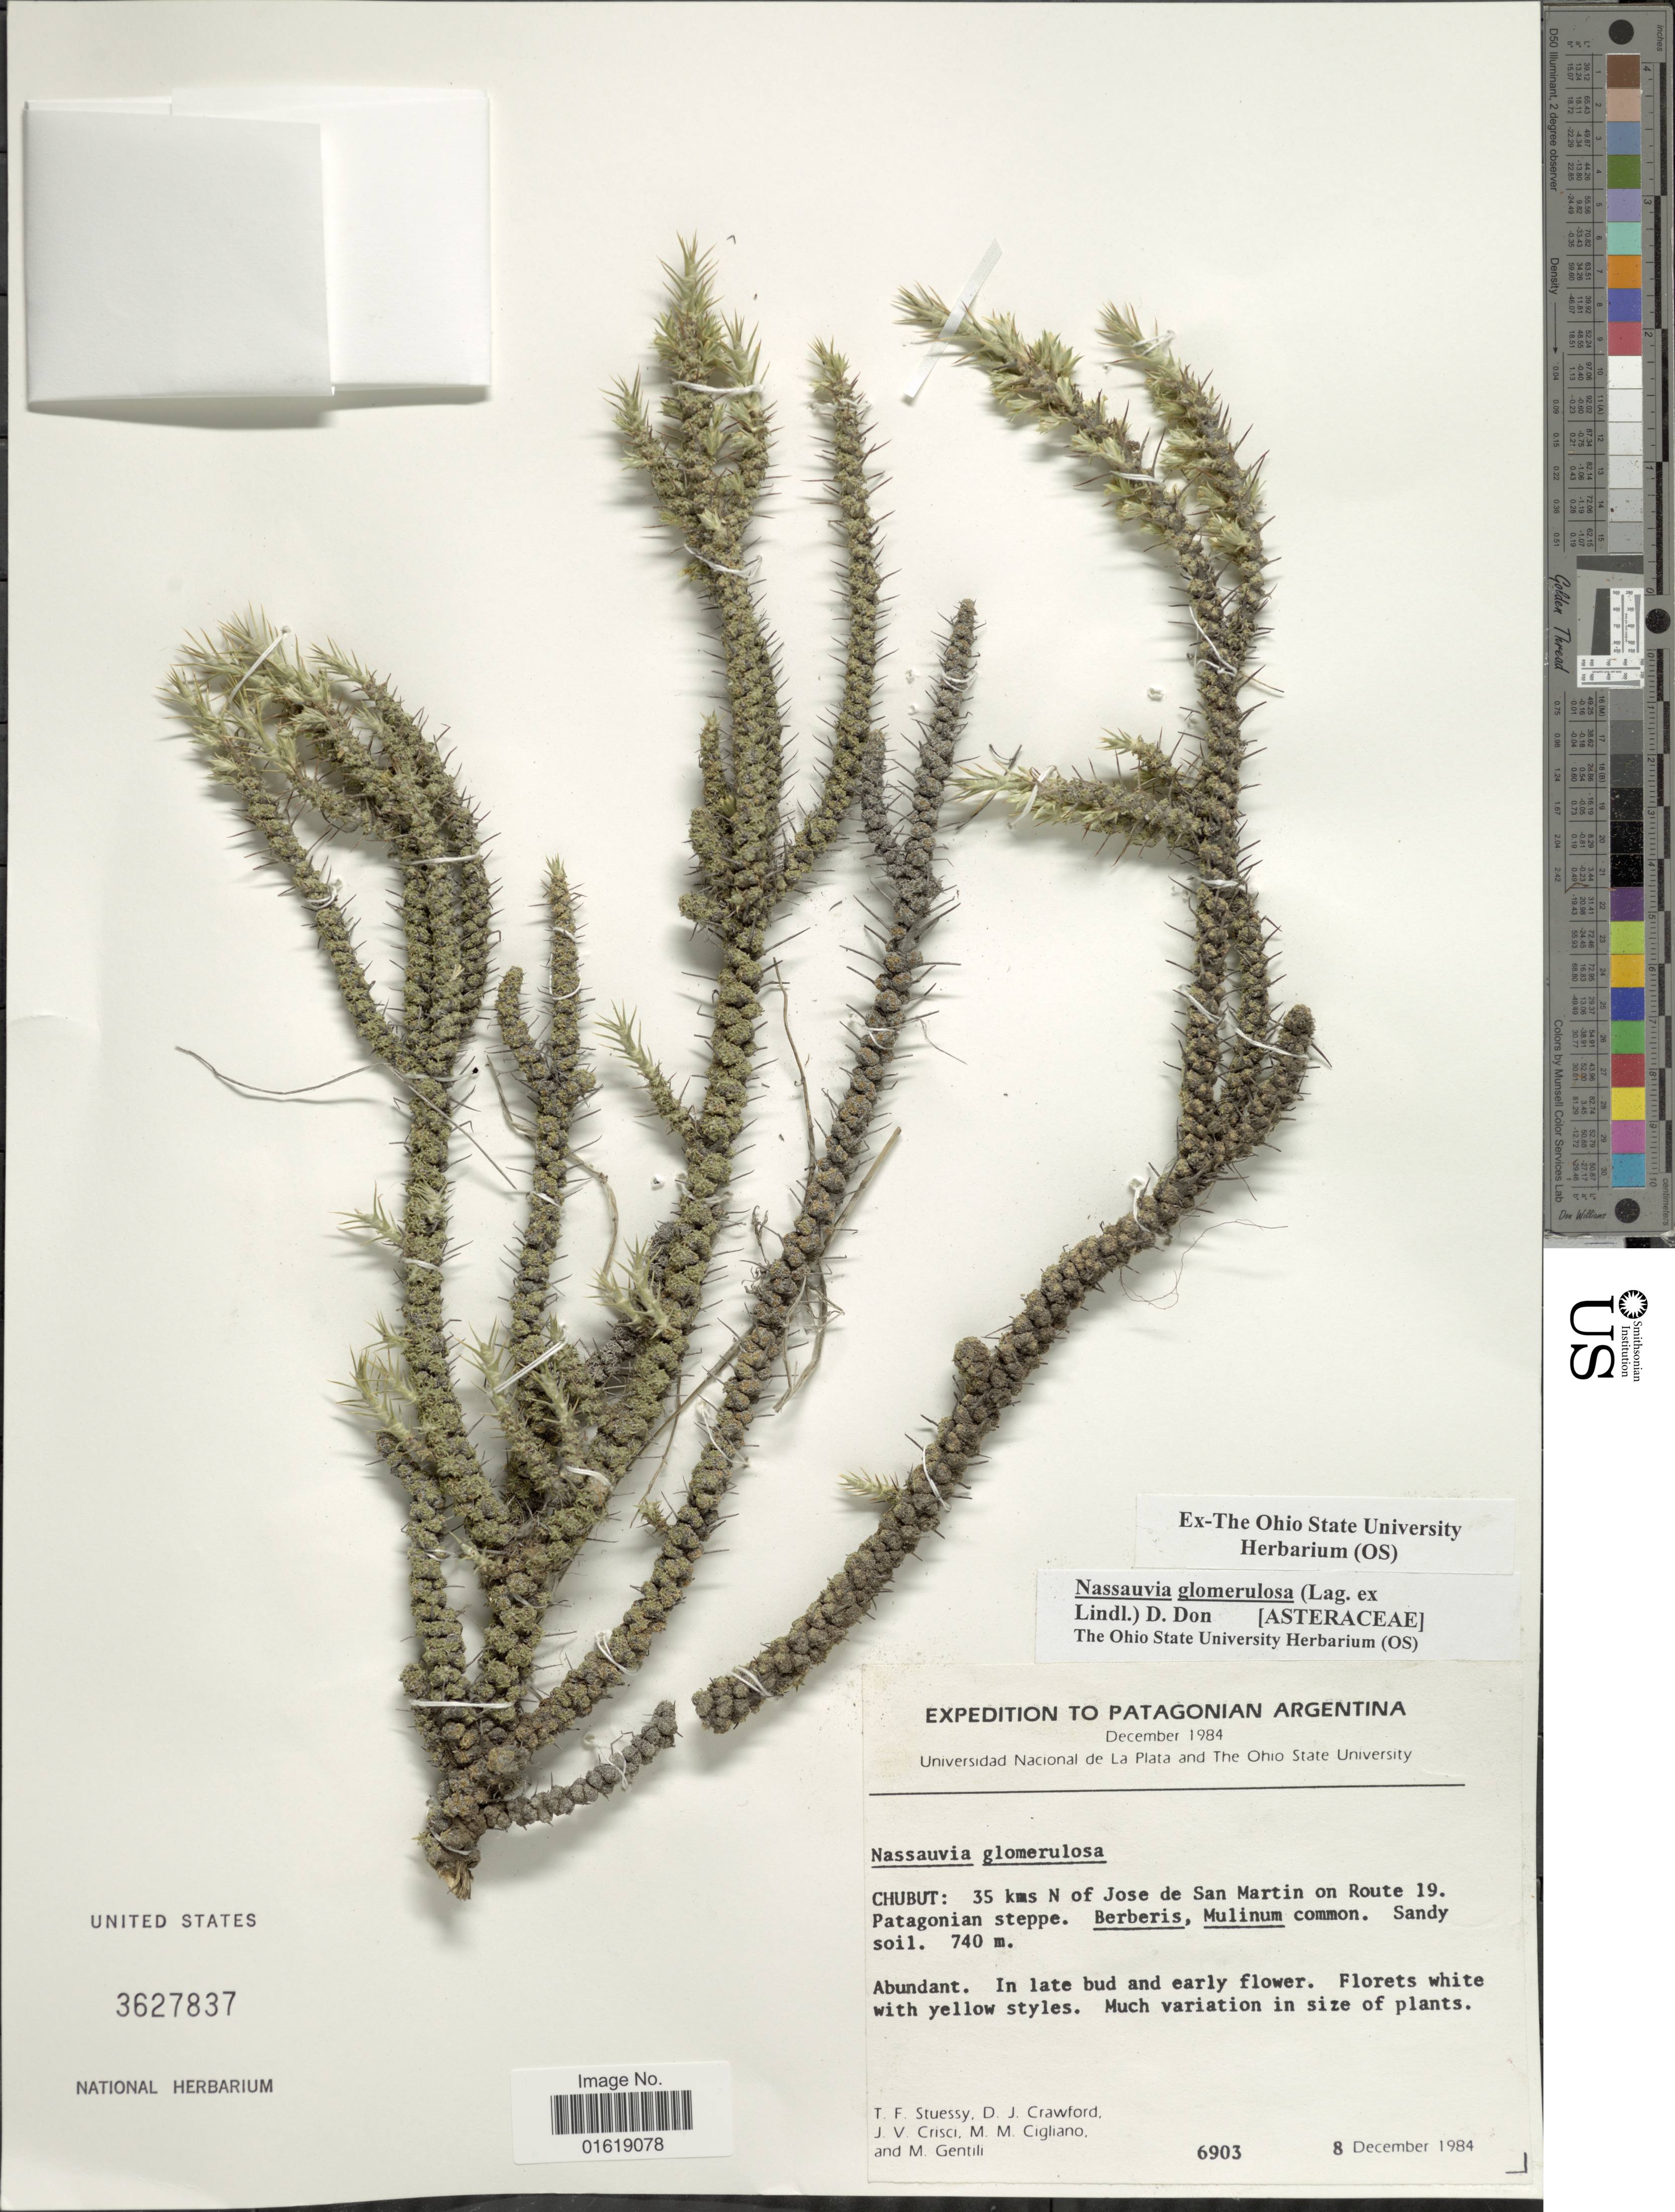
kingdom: Plantae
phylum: Tracheophyta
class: Magnoliopsida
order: Asterales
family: Asteraceae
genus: Nassauvia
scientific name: Nassauvia glomerulosa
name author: (Lag. ex Lindl.) D. Don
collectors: T. Stuessy, D. Crawford, J. Crisci, M. Cigliano & M. Gentili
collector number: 6903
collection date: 1984-12-08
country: Argentina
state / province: Chubut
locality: Chubut: 35 kms N of Jose de San Martin on Route 19.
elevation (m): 740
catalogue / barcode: US 3627837